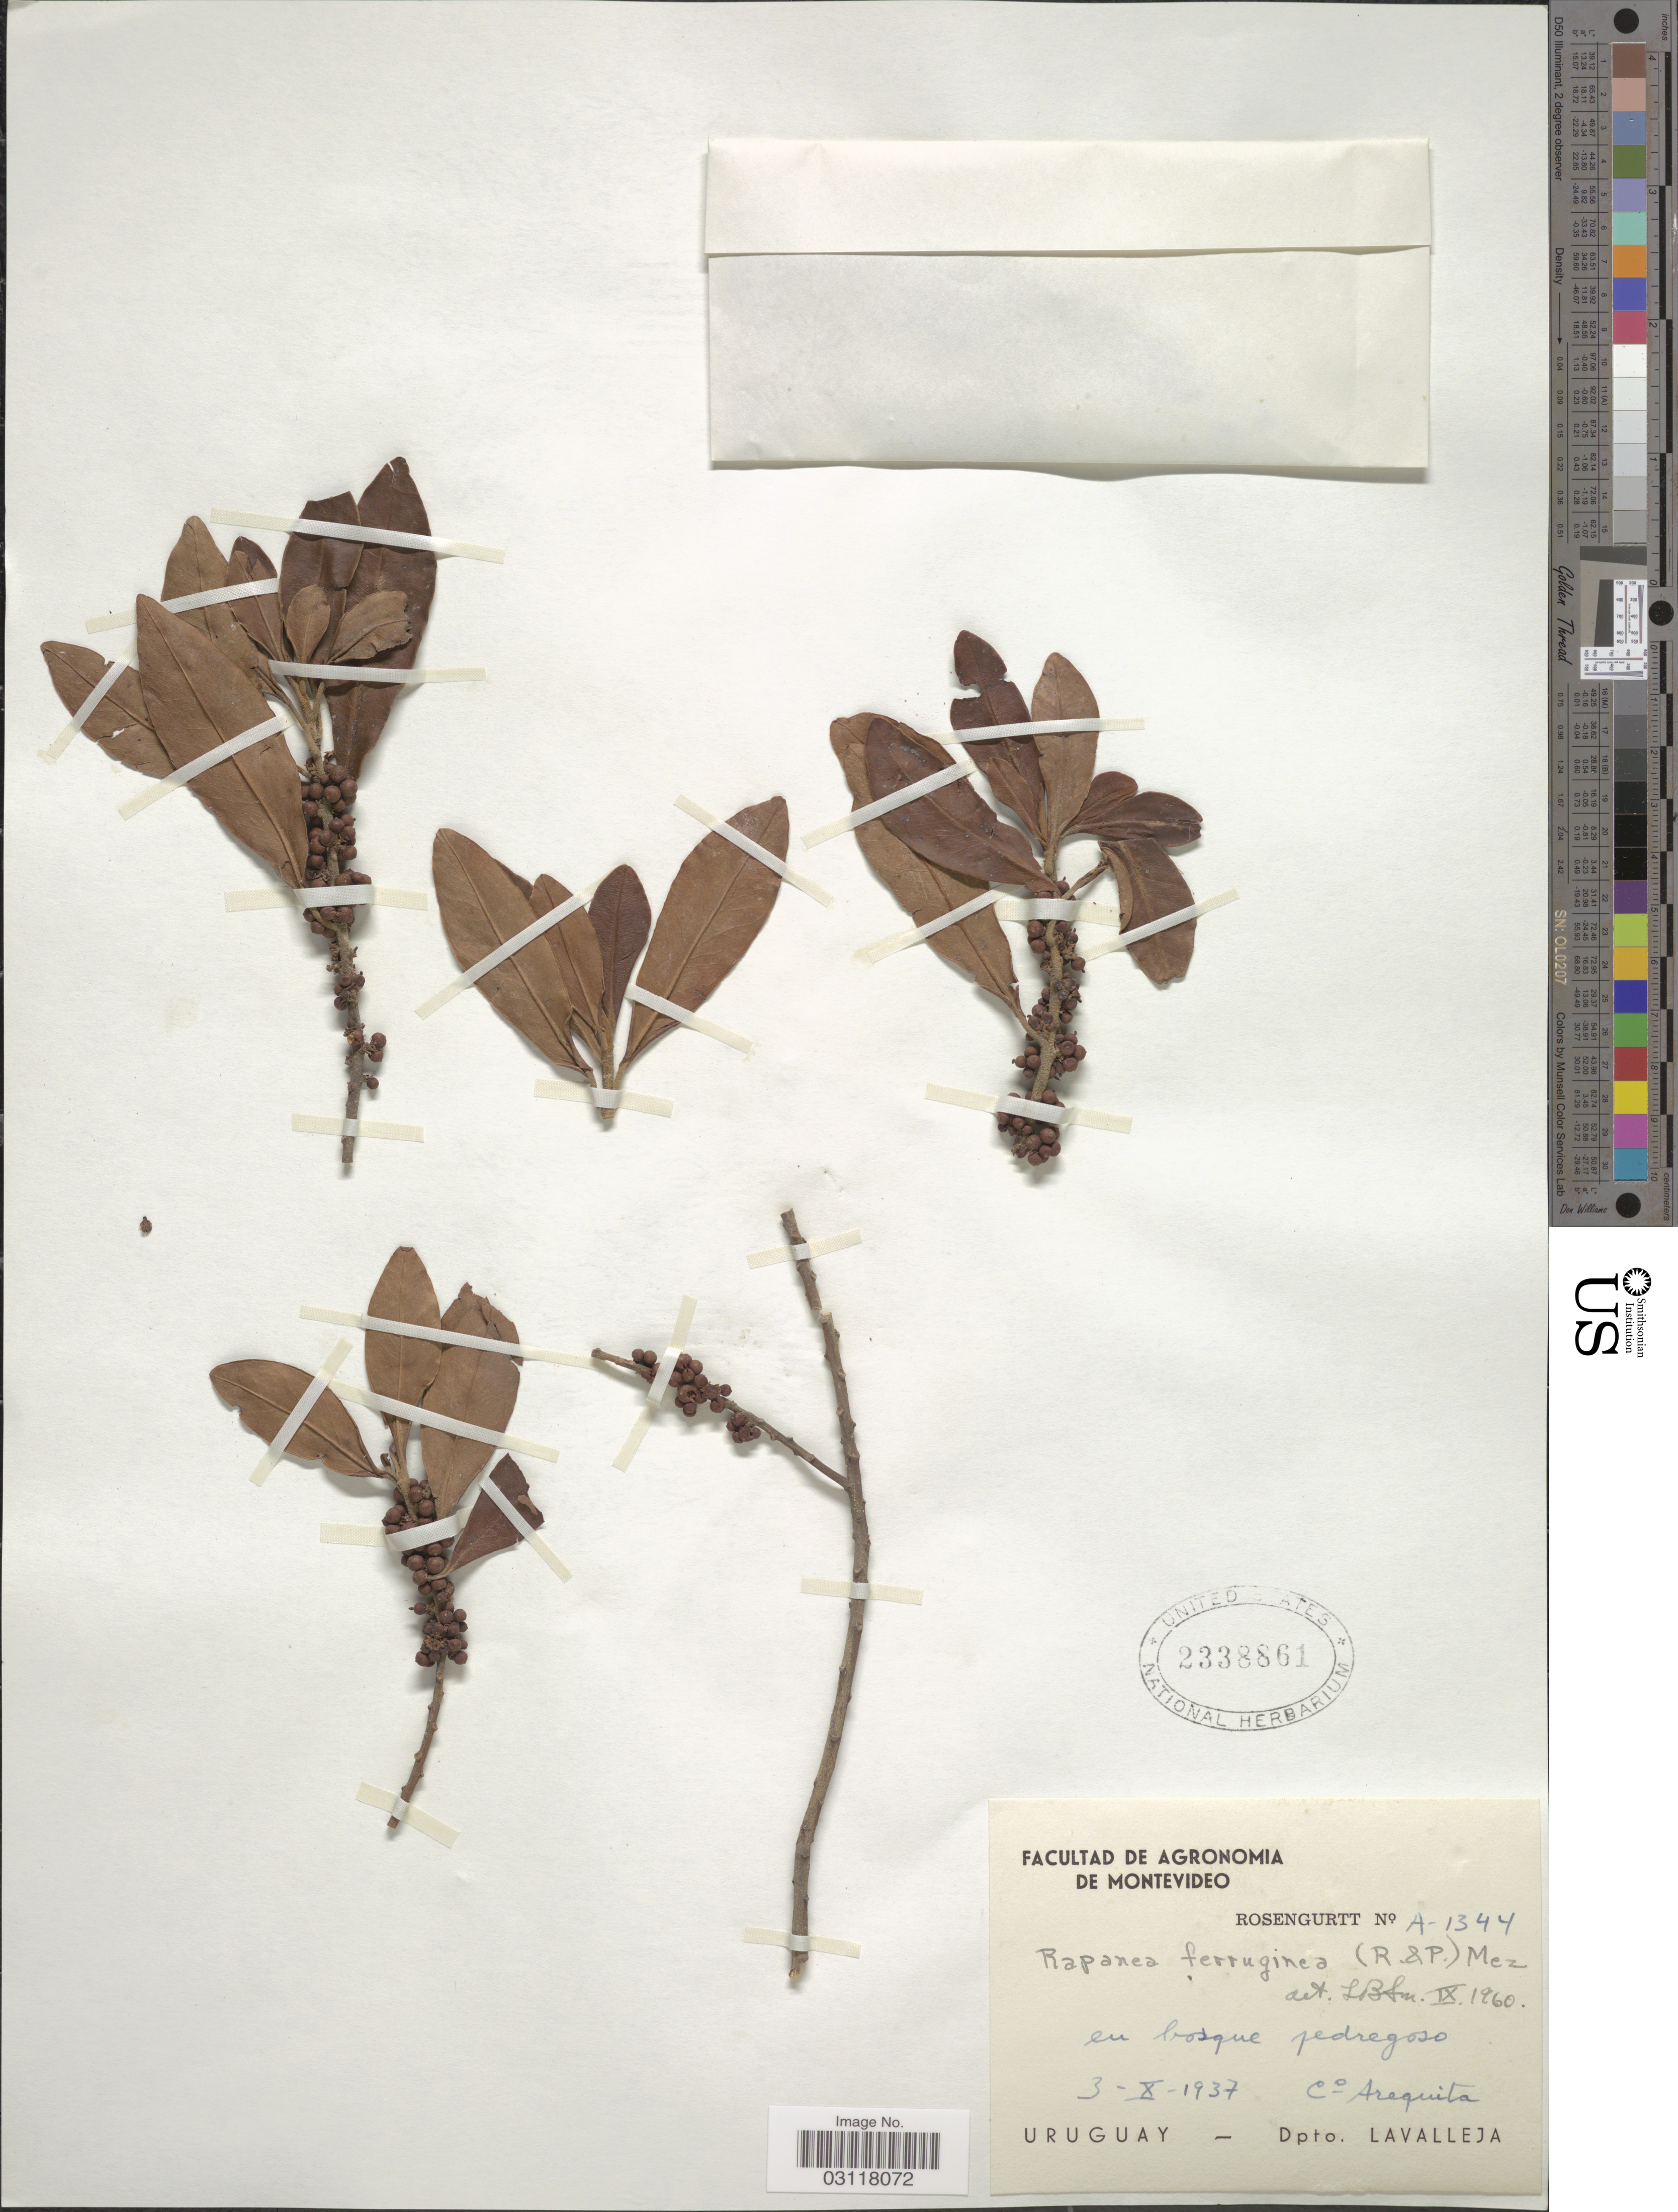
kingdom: Plantae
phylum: Tracheophyta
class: Magnoliopsida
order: Ericales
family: Primulaceae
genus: Rapanea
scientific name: Rapanea ferruginea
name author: (Ruiz & Pav.) Mez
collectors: Rosengurtt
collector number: A-1344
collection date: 1937-10-03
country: Uruguay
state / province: Lavalleja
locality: Co Arequita, Dpto. Lavalleja.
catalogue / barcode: US 2338861